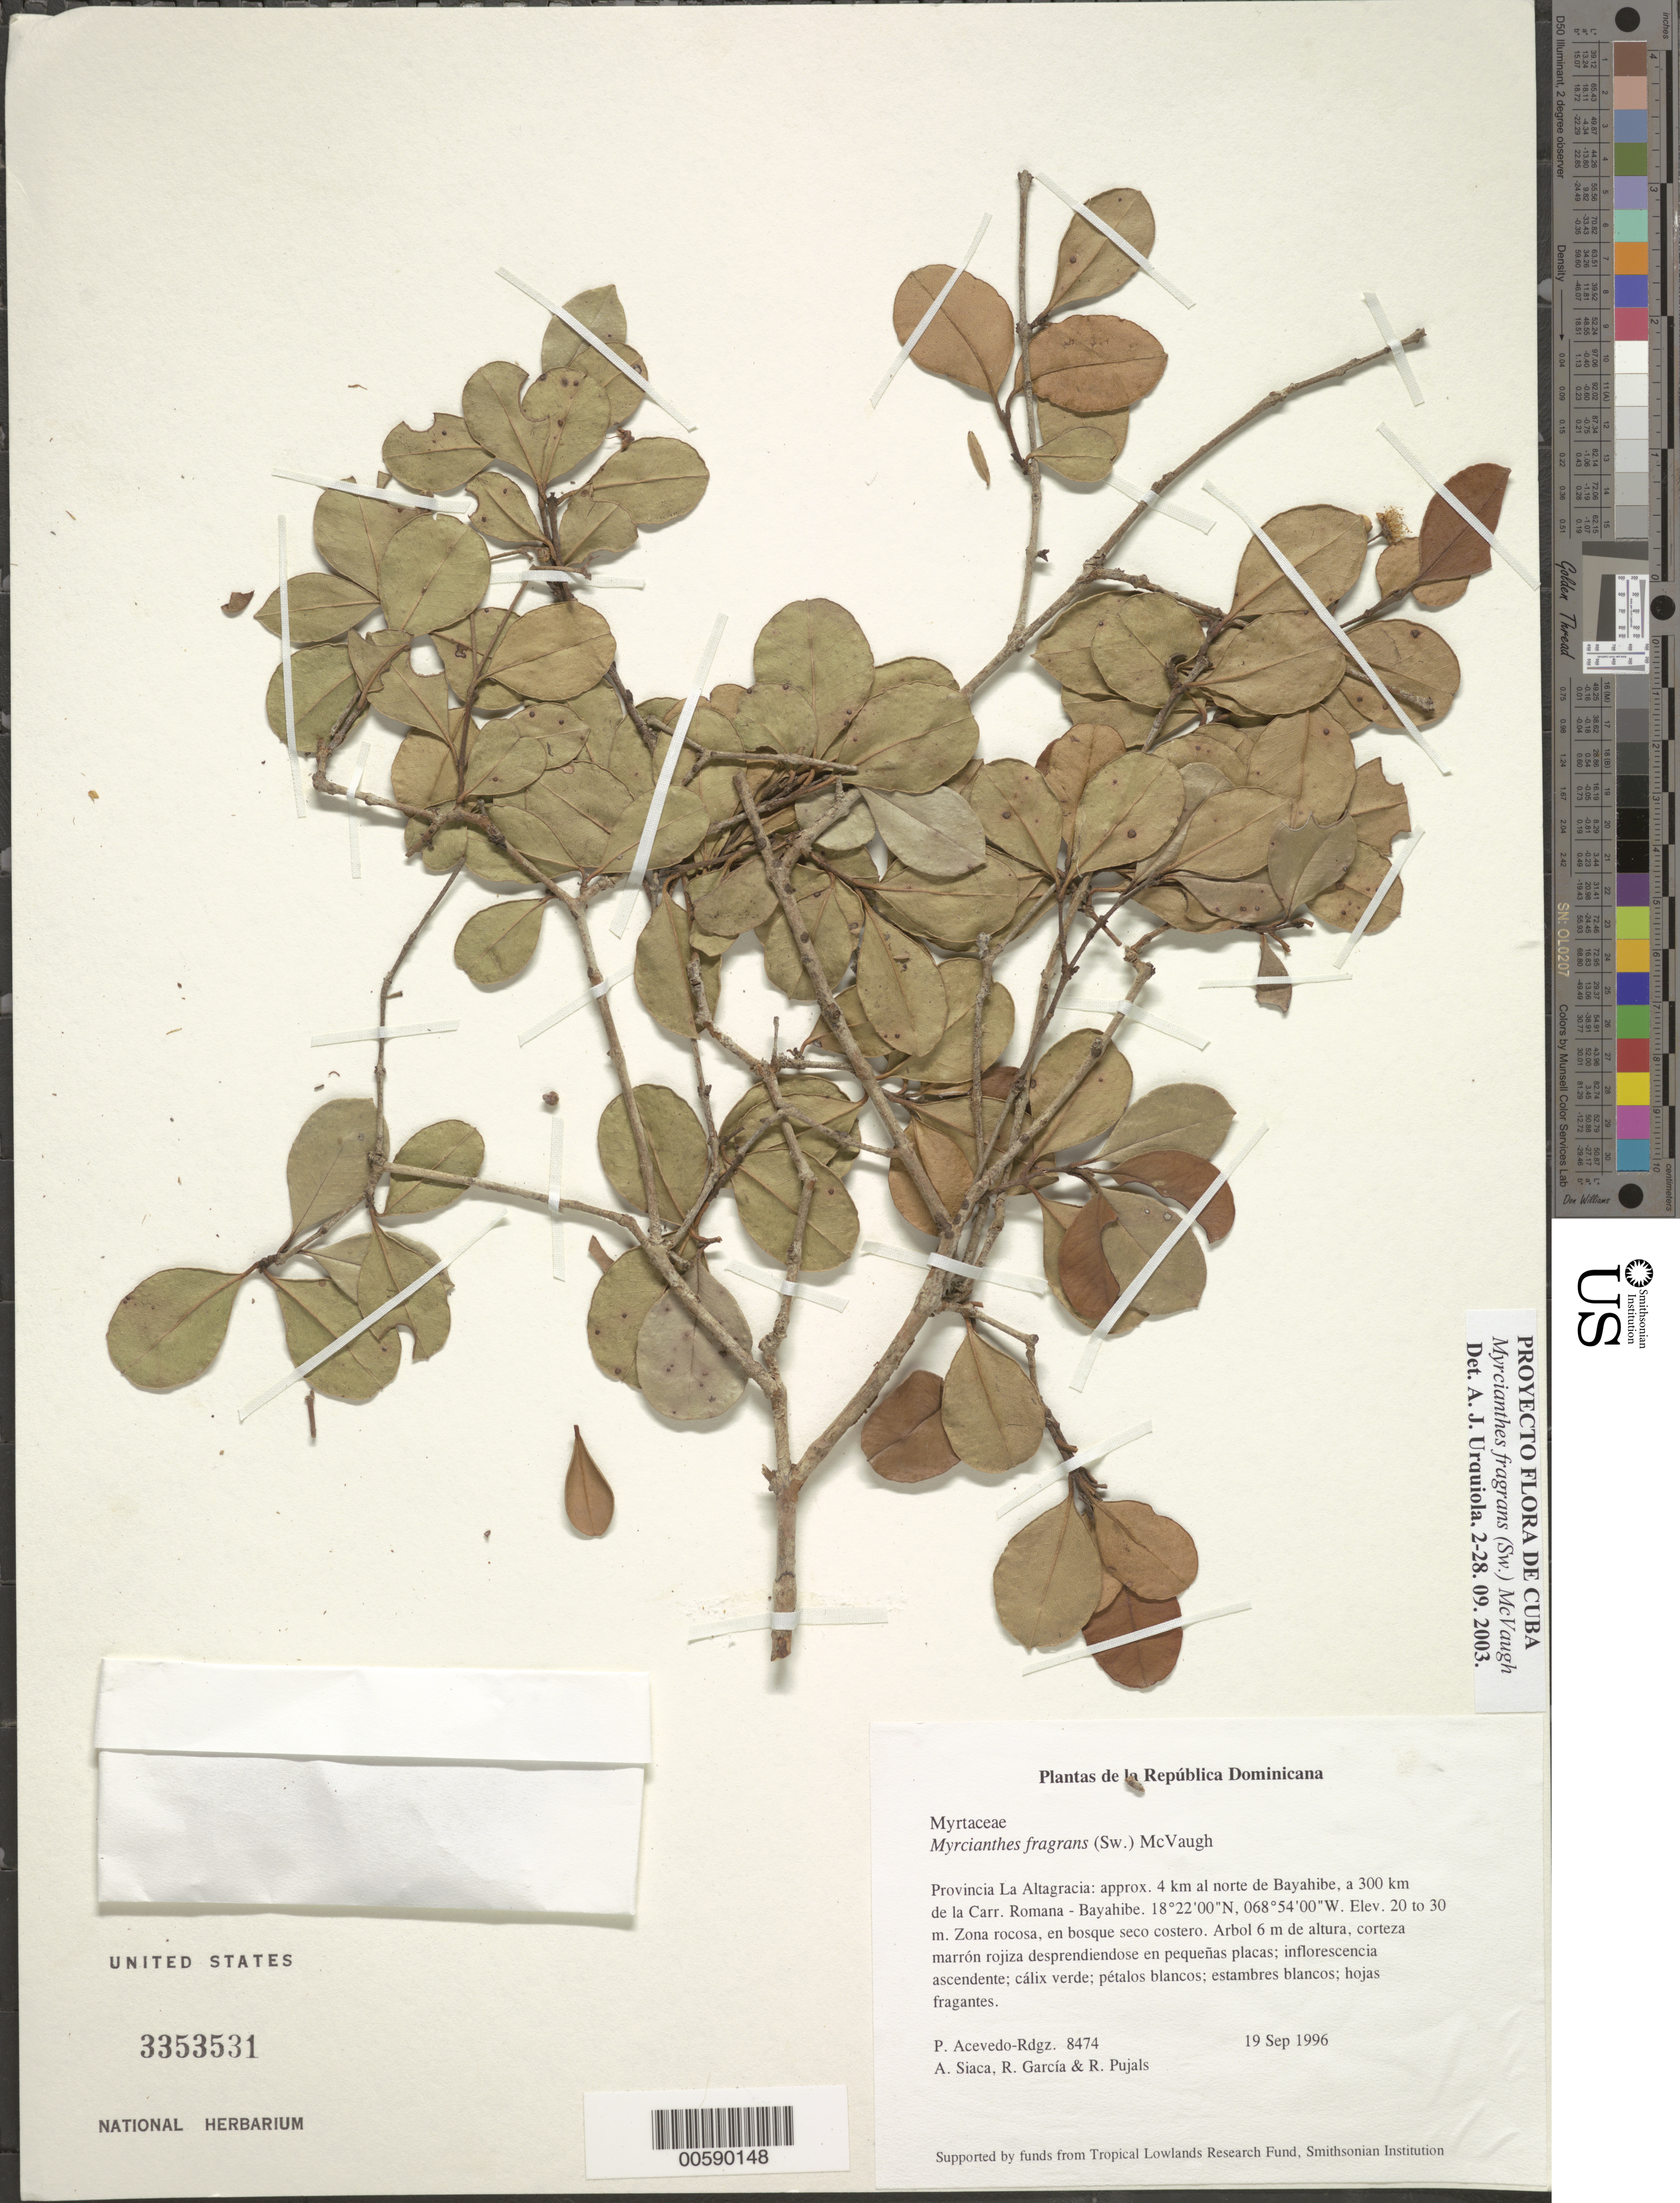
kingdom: Plantae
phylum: Tracheophyta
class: Magnoliopsida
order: Myrtales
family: Myrtaceae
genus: Myrcianthes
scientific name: Myrcianthes fragrans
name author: (Sw.) McVaugh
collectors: P. Acevedo-Rodr., A. Siaca, R. G. García & R. Pujals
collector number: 8474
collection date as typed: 19 Sep 1996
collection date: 1996-09-19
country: Dominican Republic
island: Hispaniola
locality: Provincia La Altagracia: approx. 4 km al norte de Bayahibe, a 300 km de la Carr. Romana - Bayahibe.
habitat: Zona rocosa, en bosqueseco costero.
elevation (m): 20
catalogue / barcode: US 3353531